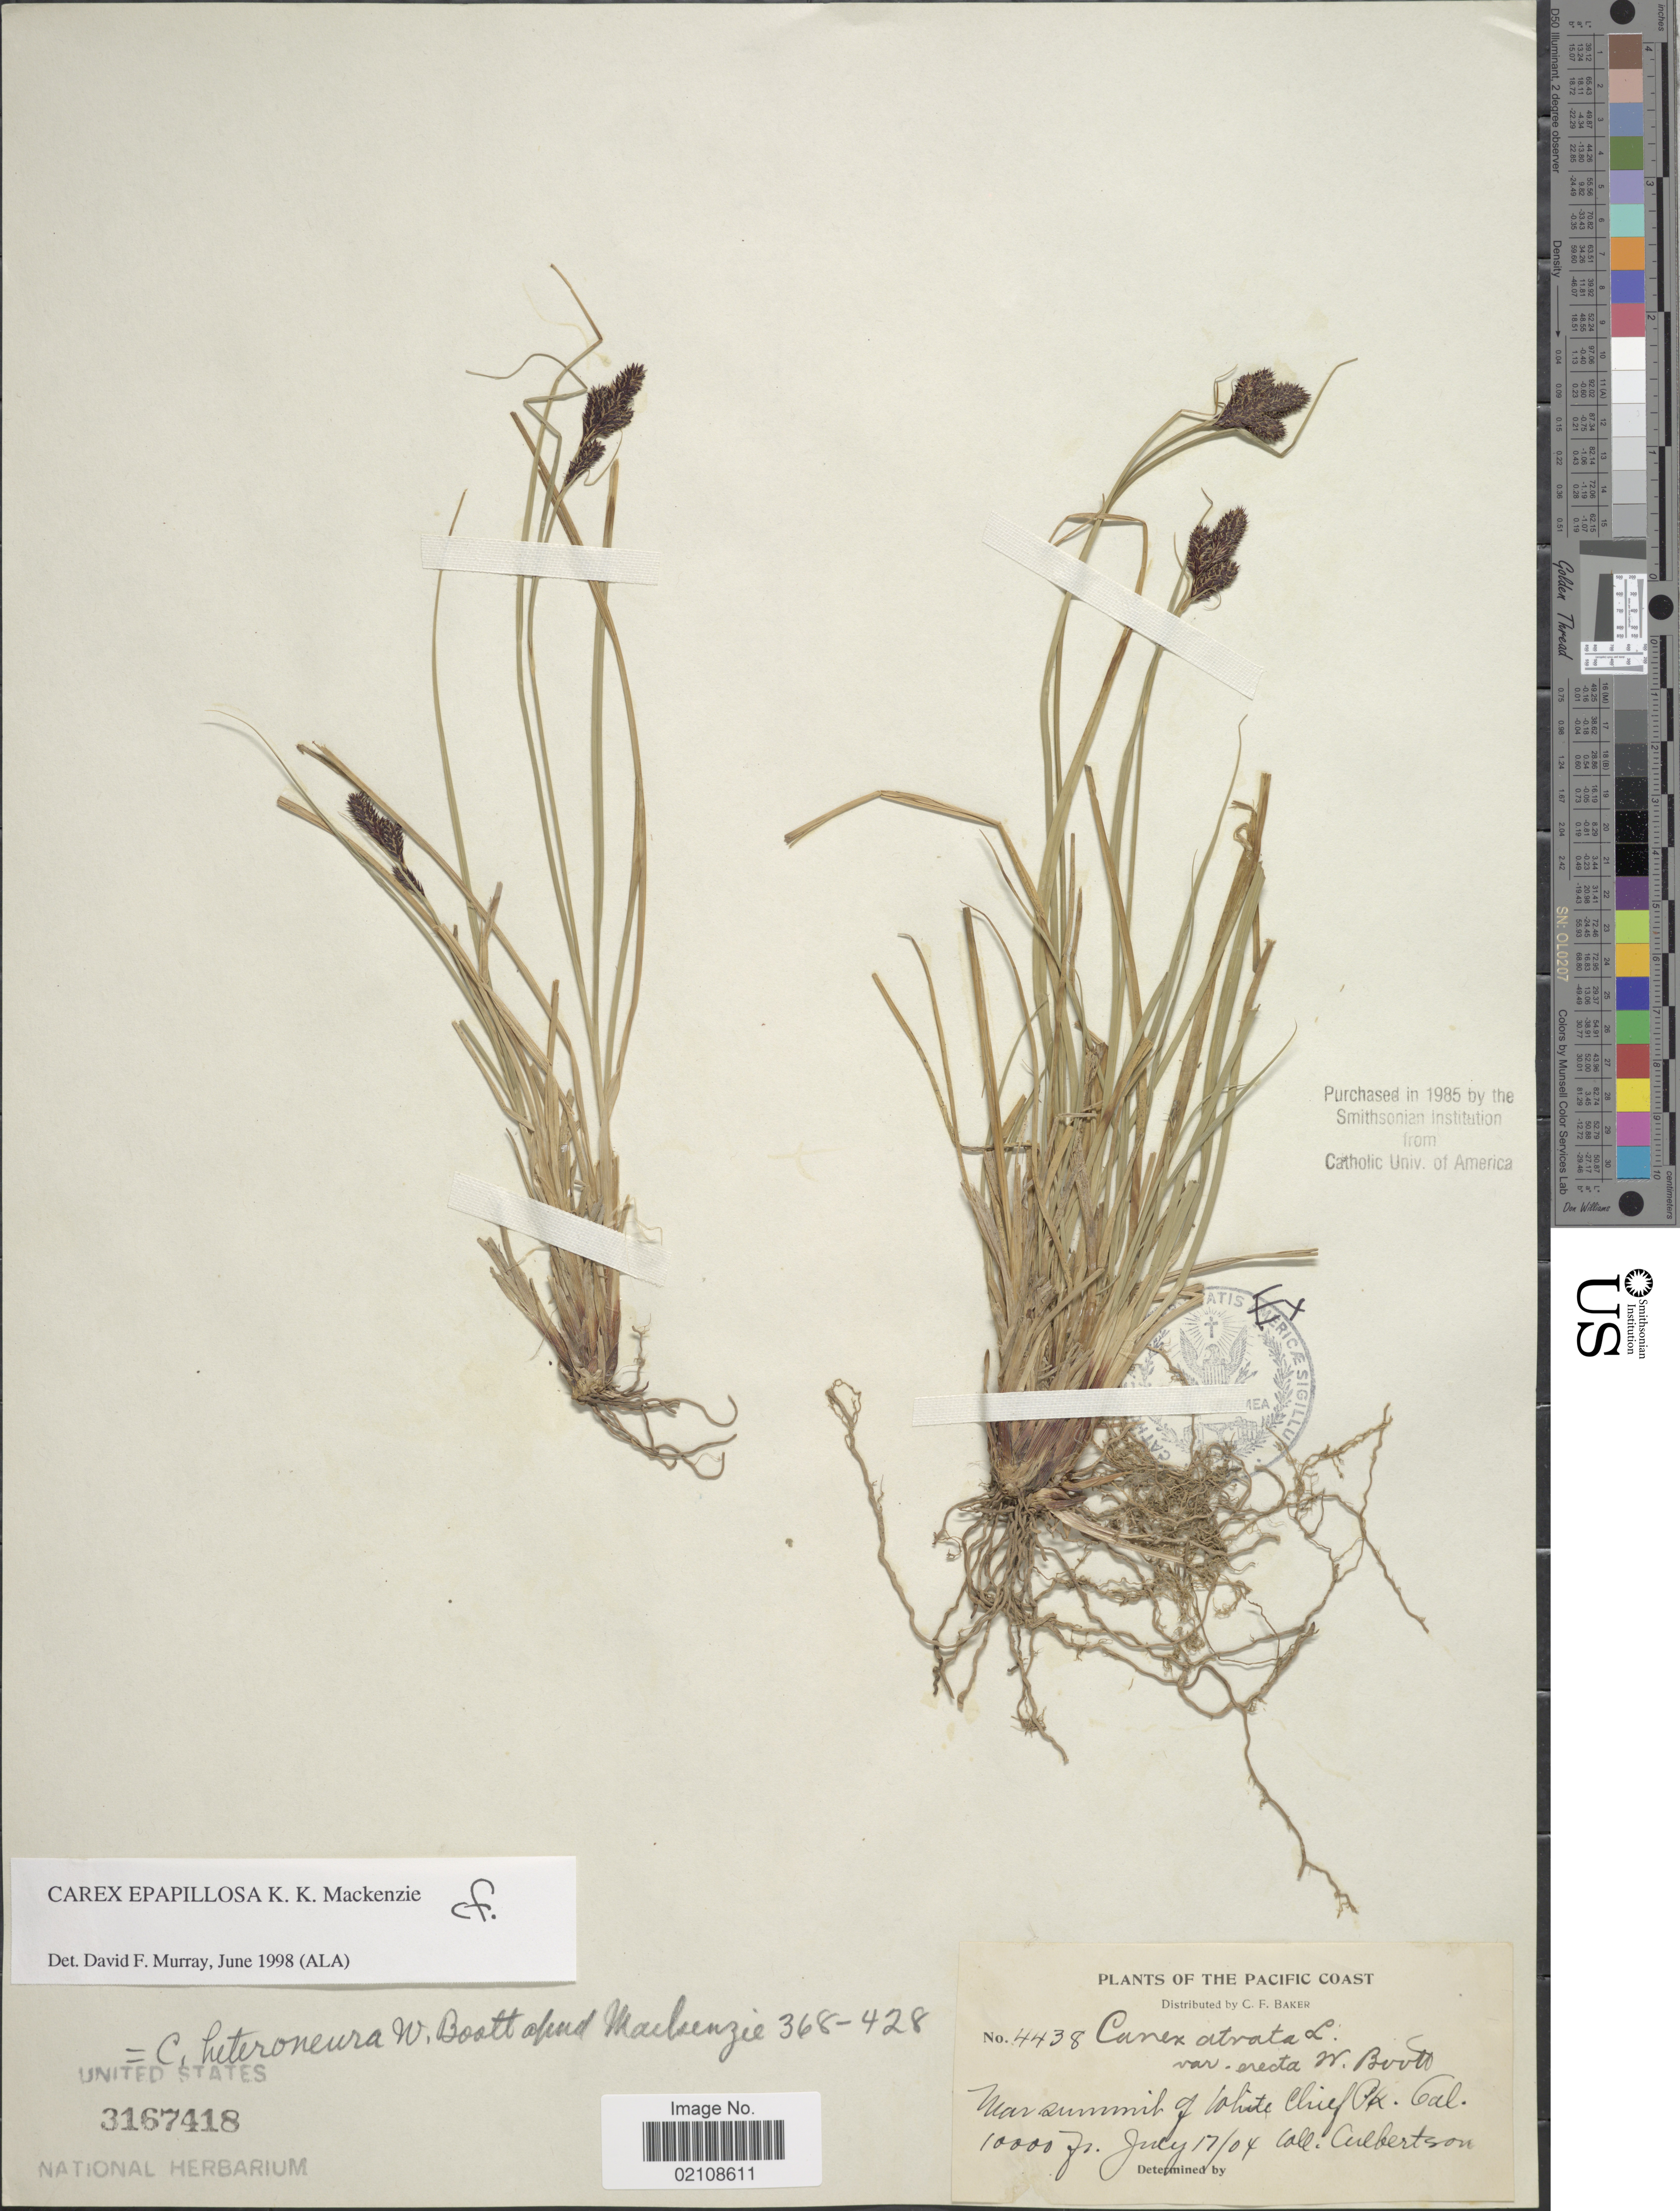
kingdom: Plantae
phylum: Tracheophyta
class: Liliopsida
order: Poales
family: Cyperaceae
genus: Carex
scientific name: Carex epapillosa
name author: Mack.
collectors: -. Culbertson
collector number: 4438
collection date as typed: Transcribed d/m/y: 17/7/4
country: United States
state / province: California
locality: Pacific Coast, near summit of White Chief Pk.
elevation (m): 3048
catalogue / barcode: US 3167418